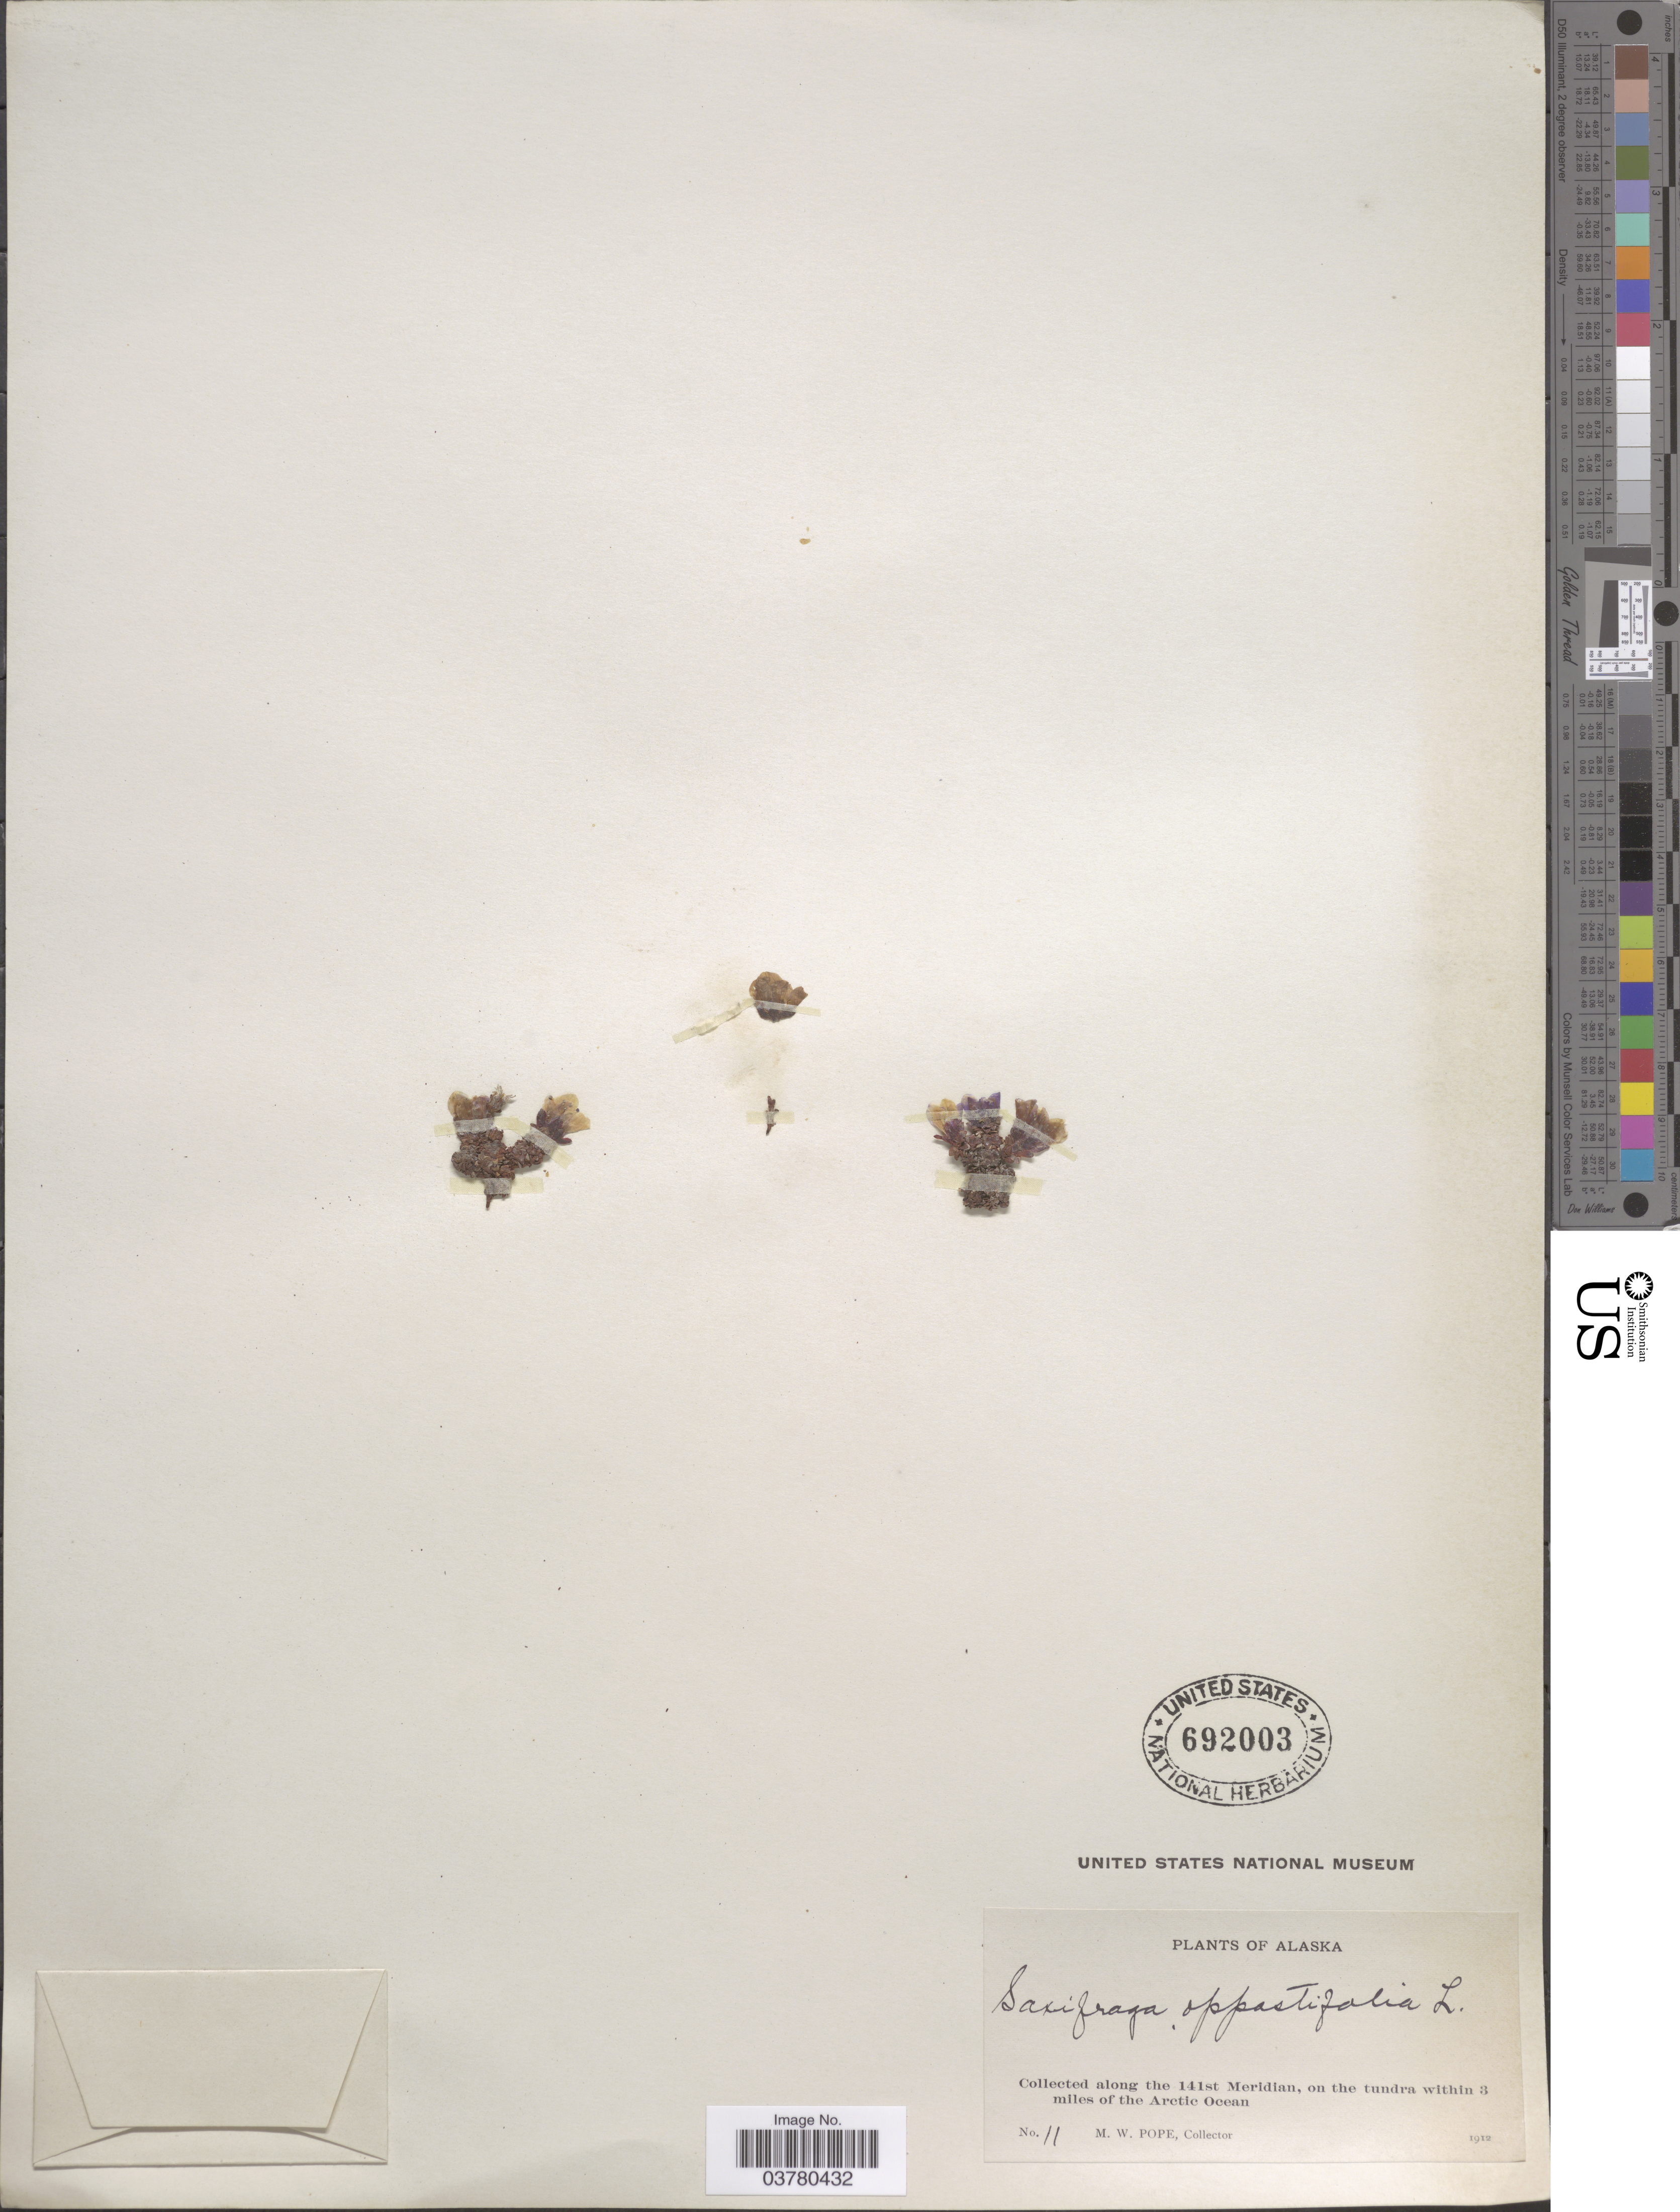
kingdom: Plantae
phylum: Tracheophyta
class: Magnoliopsida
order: Saxifragales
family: Saxifragaceae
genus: Saxifraga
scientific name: Saxifraga oppositifolia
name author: L.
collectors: M. Pope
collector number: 11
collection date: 1912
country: United States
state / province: Alaska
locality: Along the 141st Meridian, on the tundra within 3 miles of the Arctic Ocean.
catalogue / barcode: US 692003